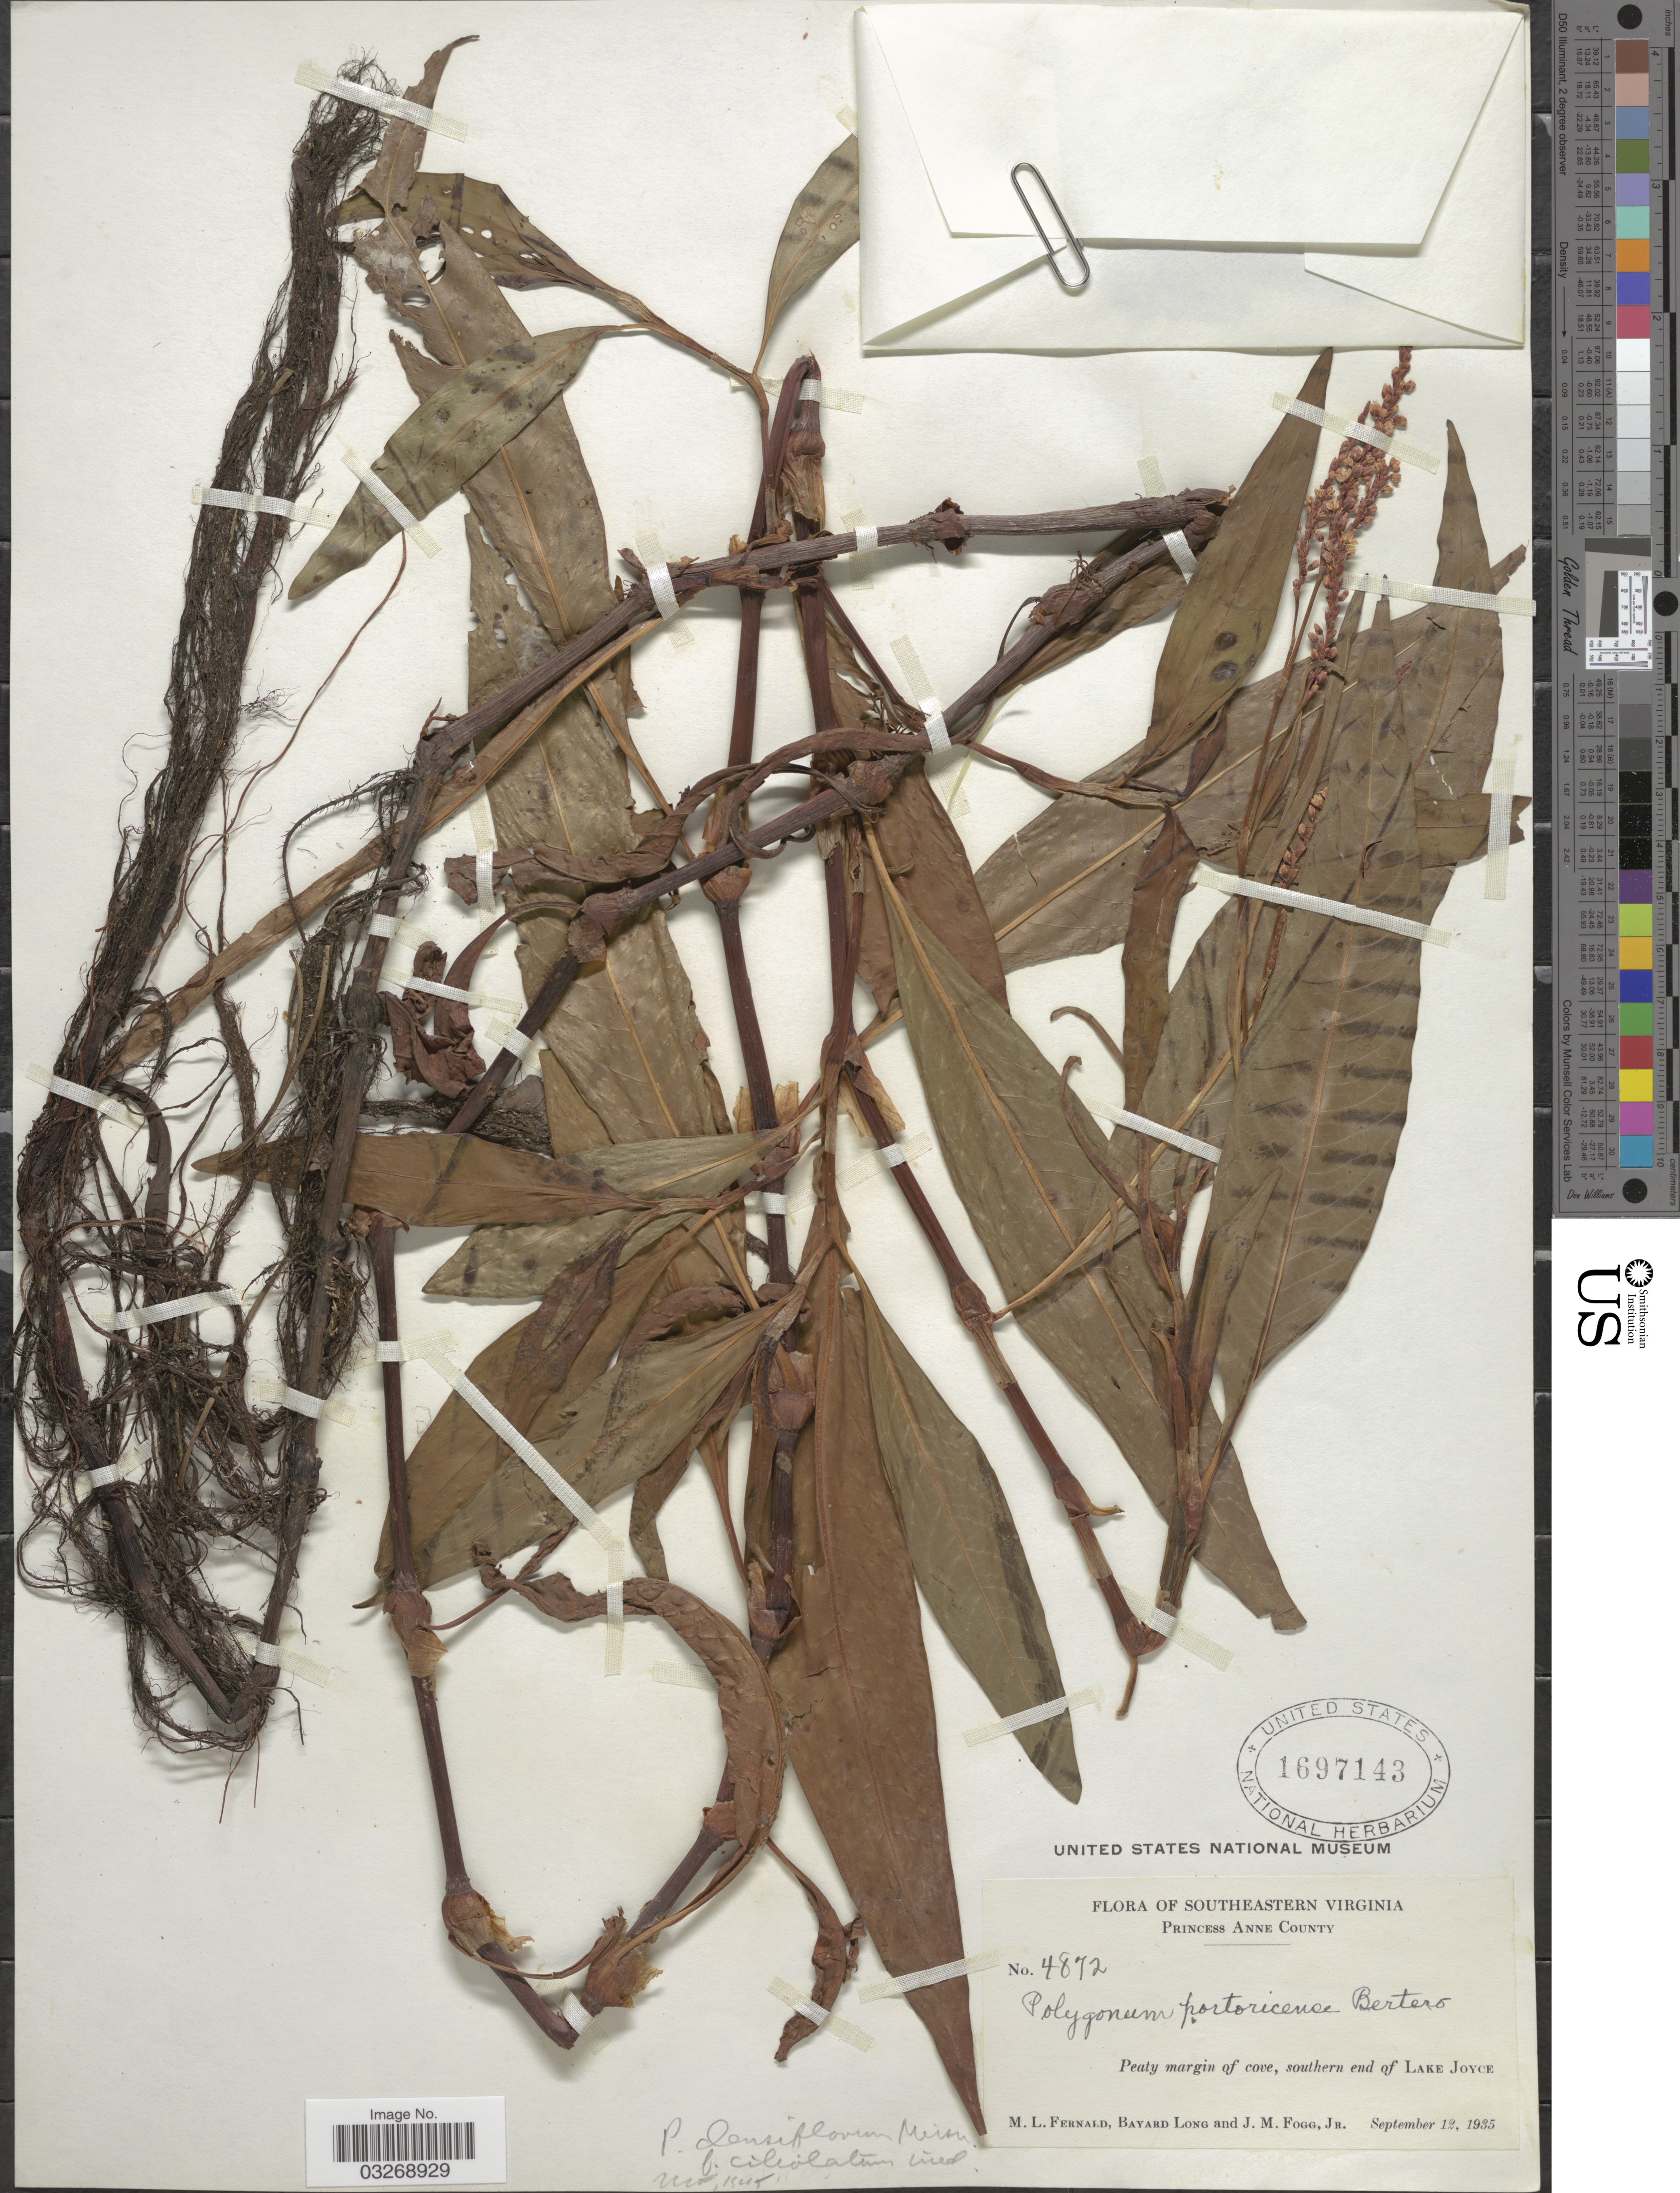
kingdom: Plantae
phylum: Tracheophyta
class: Magnoliopsida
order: Caryophyllales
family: Polygonaceae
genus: Persicaria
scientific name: Persicaria glabra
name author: (Willd.) M. Gómez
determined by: Atha, D. E.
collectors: M. L. Fernald, B. Long & J. Fogg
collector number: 4872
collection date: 1935-09-12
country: United States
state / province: Virginia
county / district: City of Virginia Beach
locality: Southeastern Virginia. Princess Anne County. Southern end of Lake Joyce.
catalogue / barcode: US 1697143